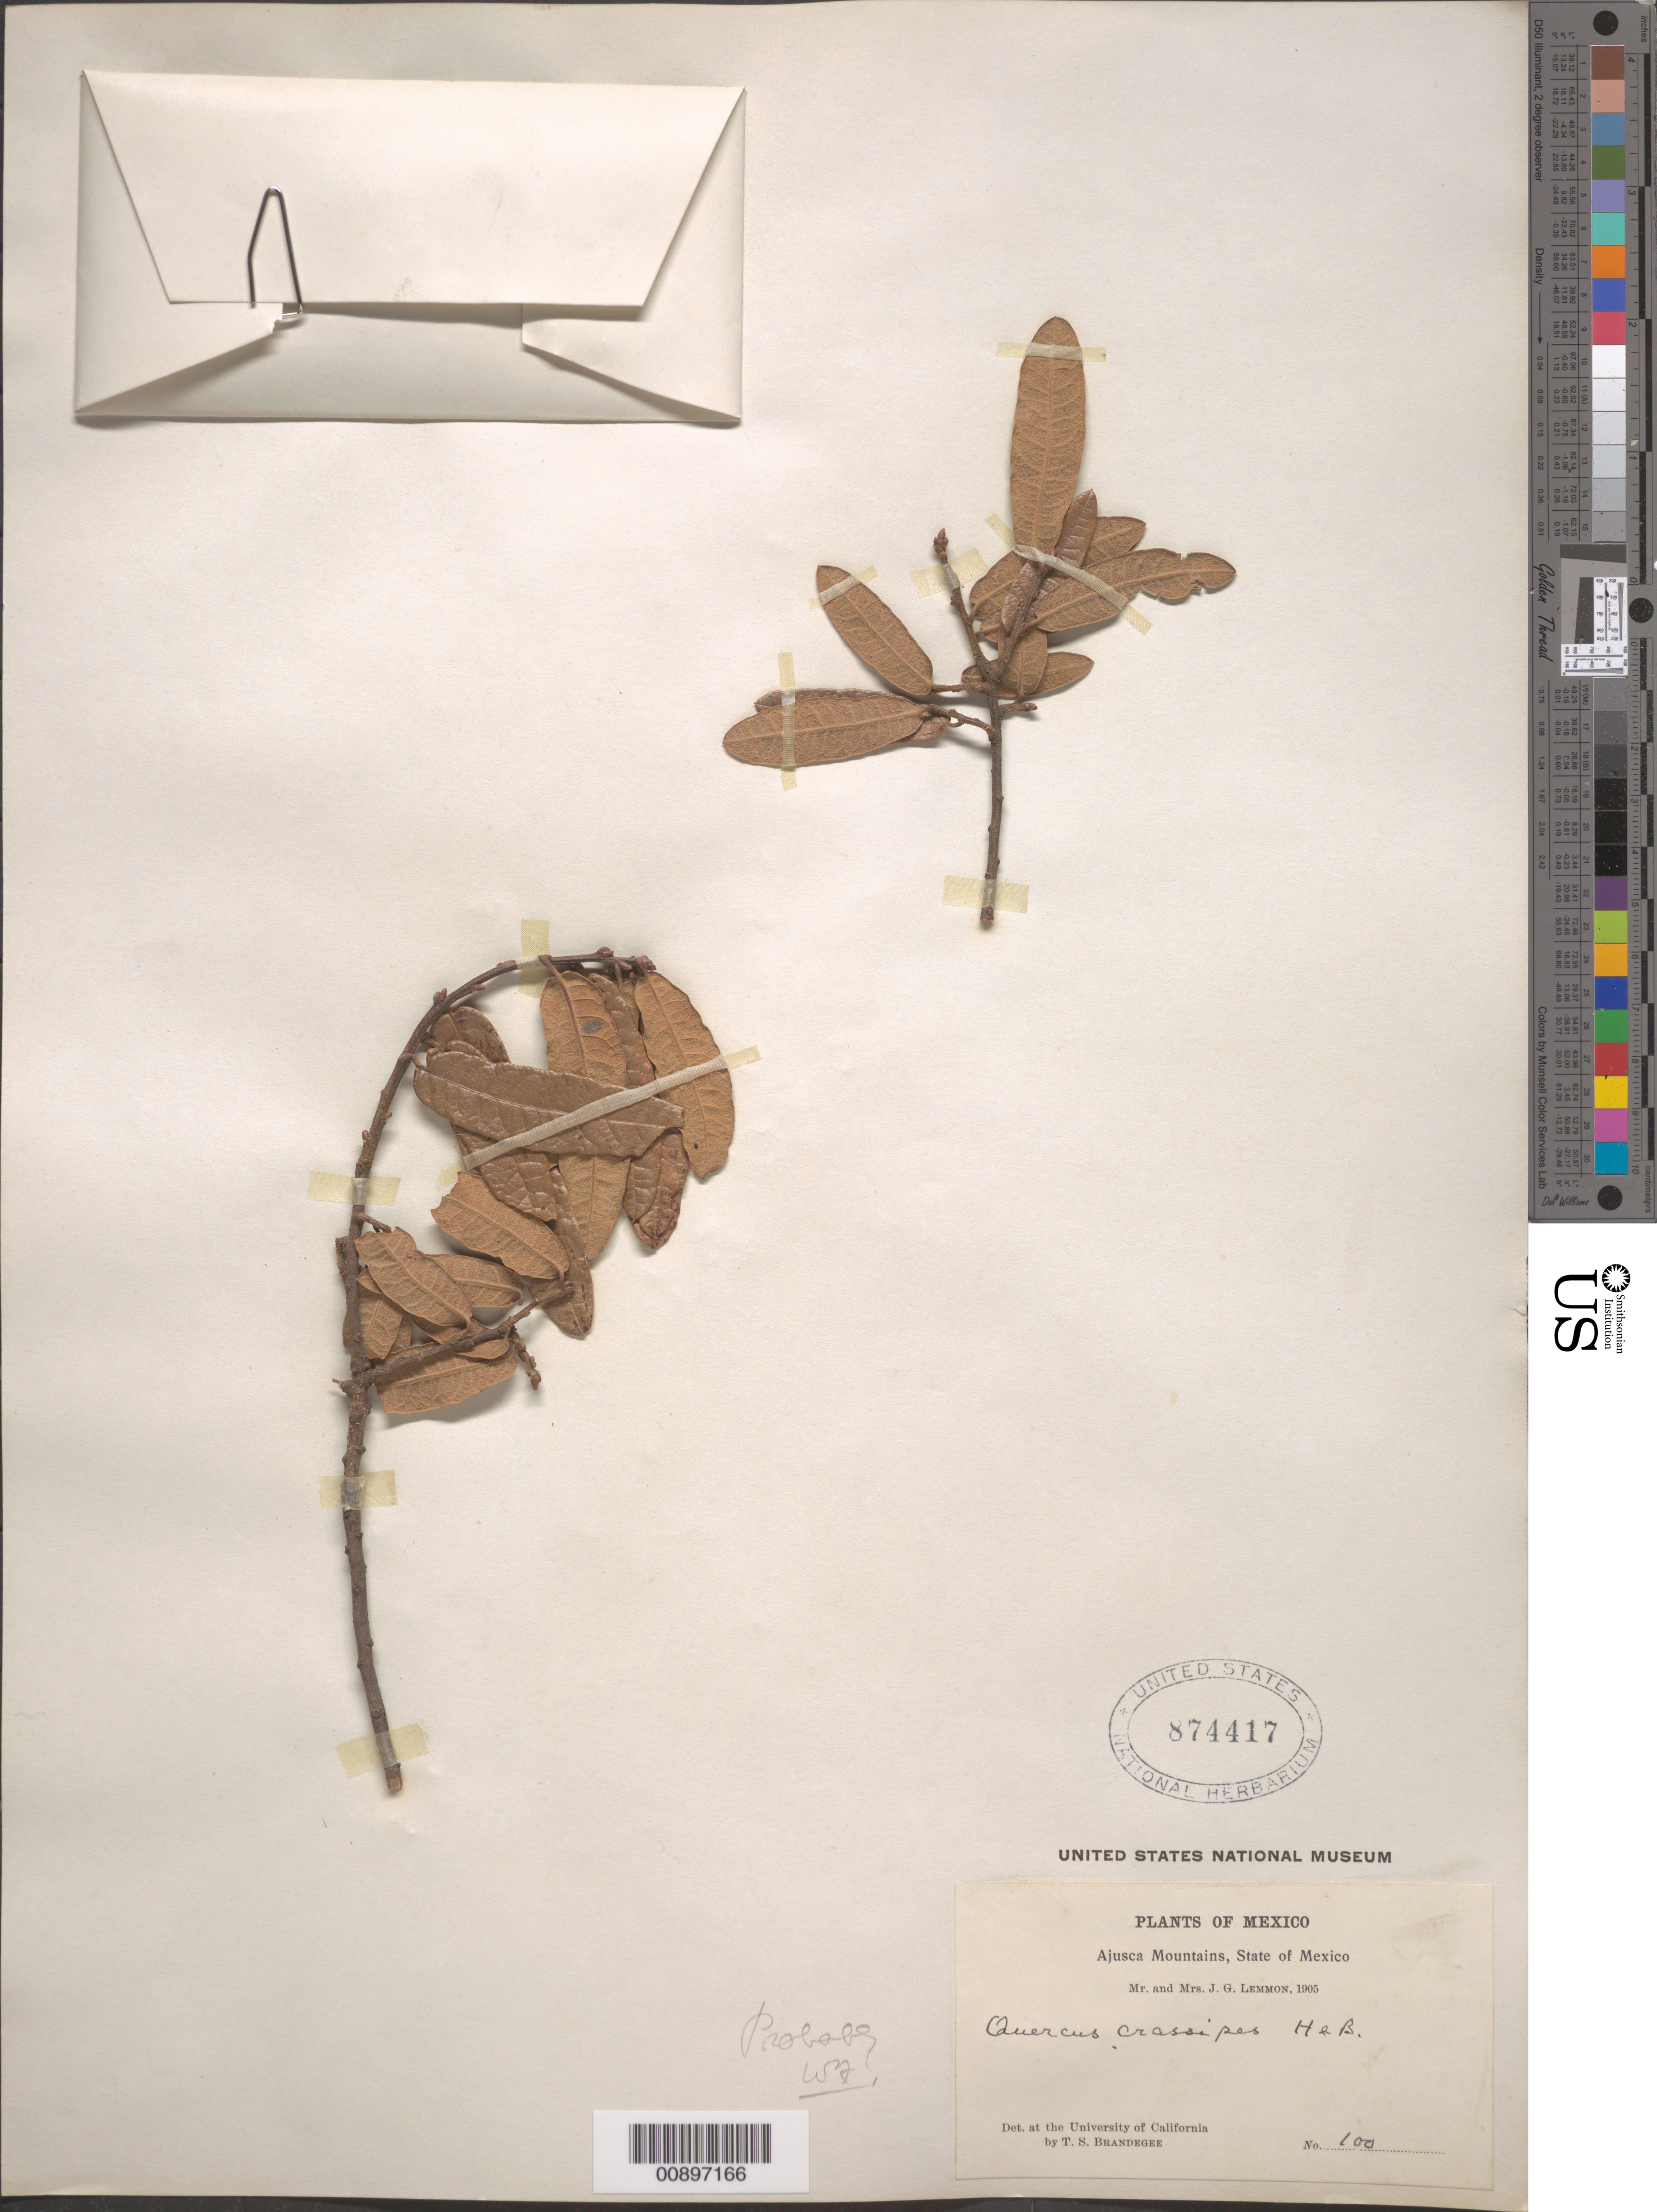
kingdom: Plantae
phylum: Tracheophyta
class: Magnoliopsida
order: Fagales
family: Fagaceae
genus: Quercus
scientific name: Quercus crassipes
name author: Humb. & Bonpl.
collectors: J. G. Lemmon & J. Lemmon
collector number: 100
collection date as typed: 1905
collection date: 1905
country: Mexico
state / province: México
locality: Ajusca [sic] Mountains, State of Mexico.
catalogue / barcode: US 874417